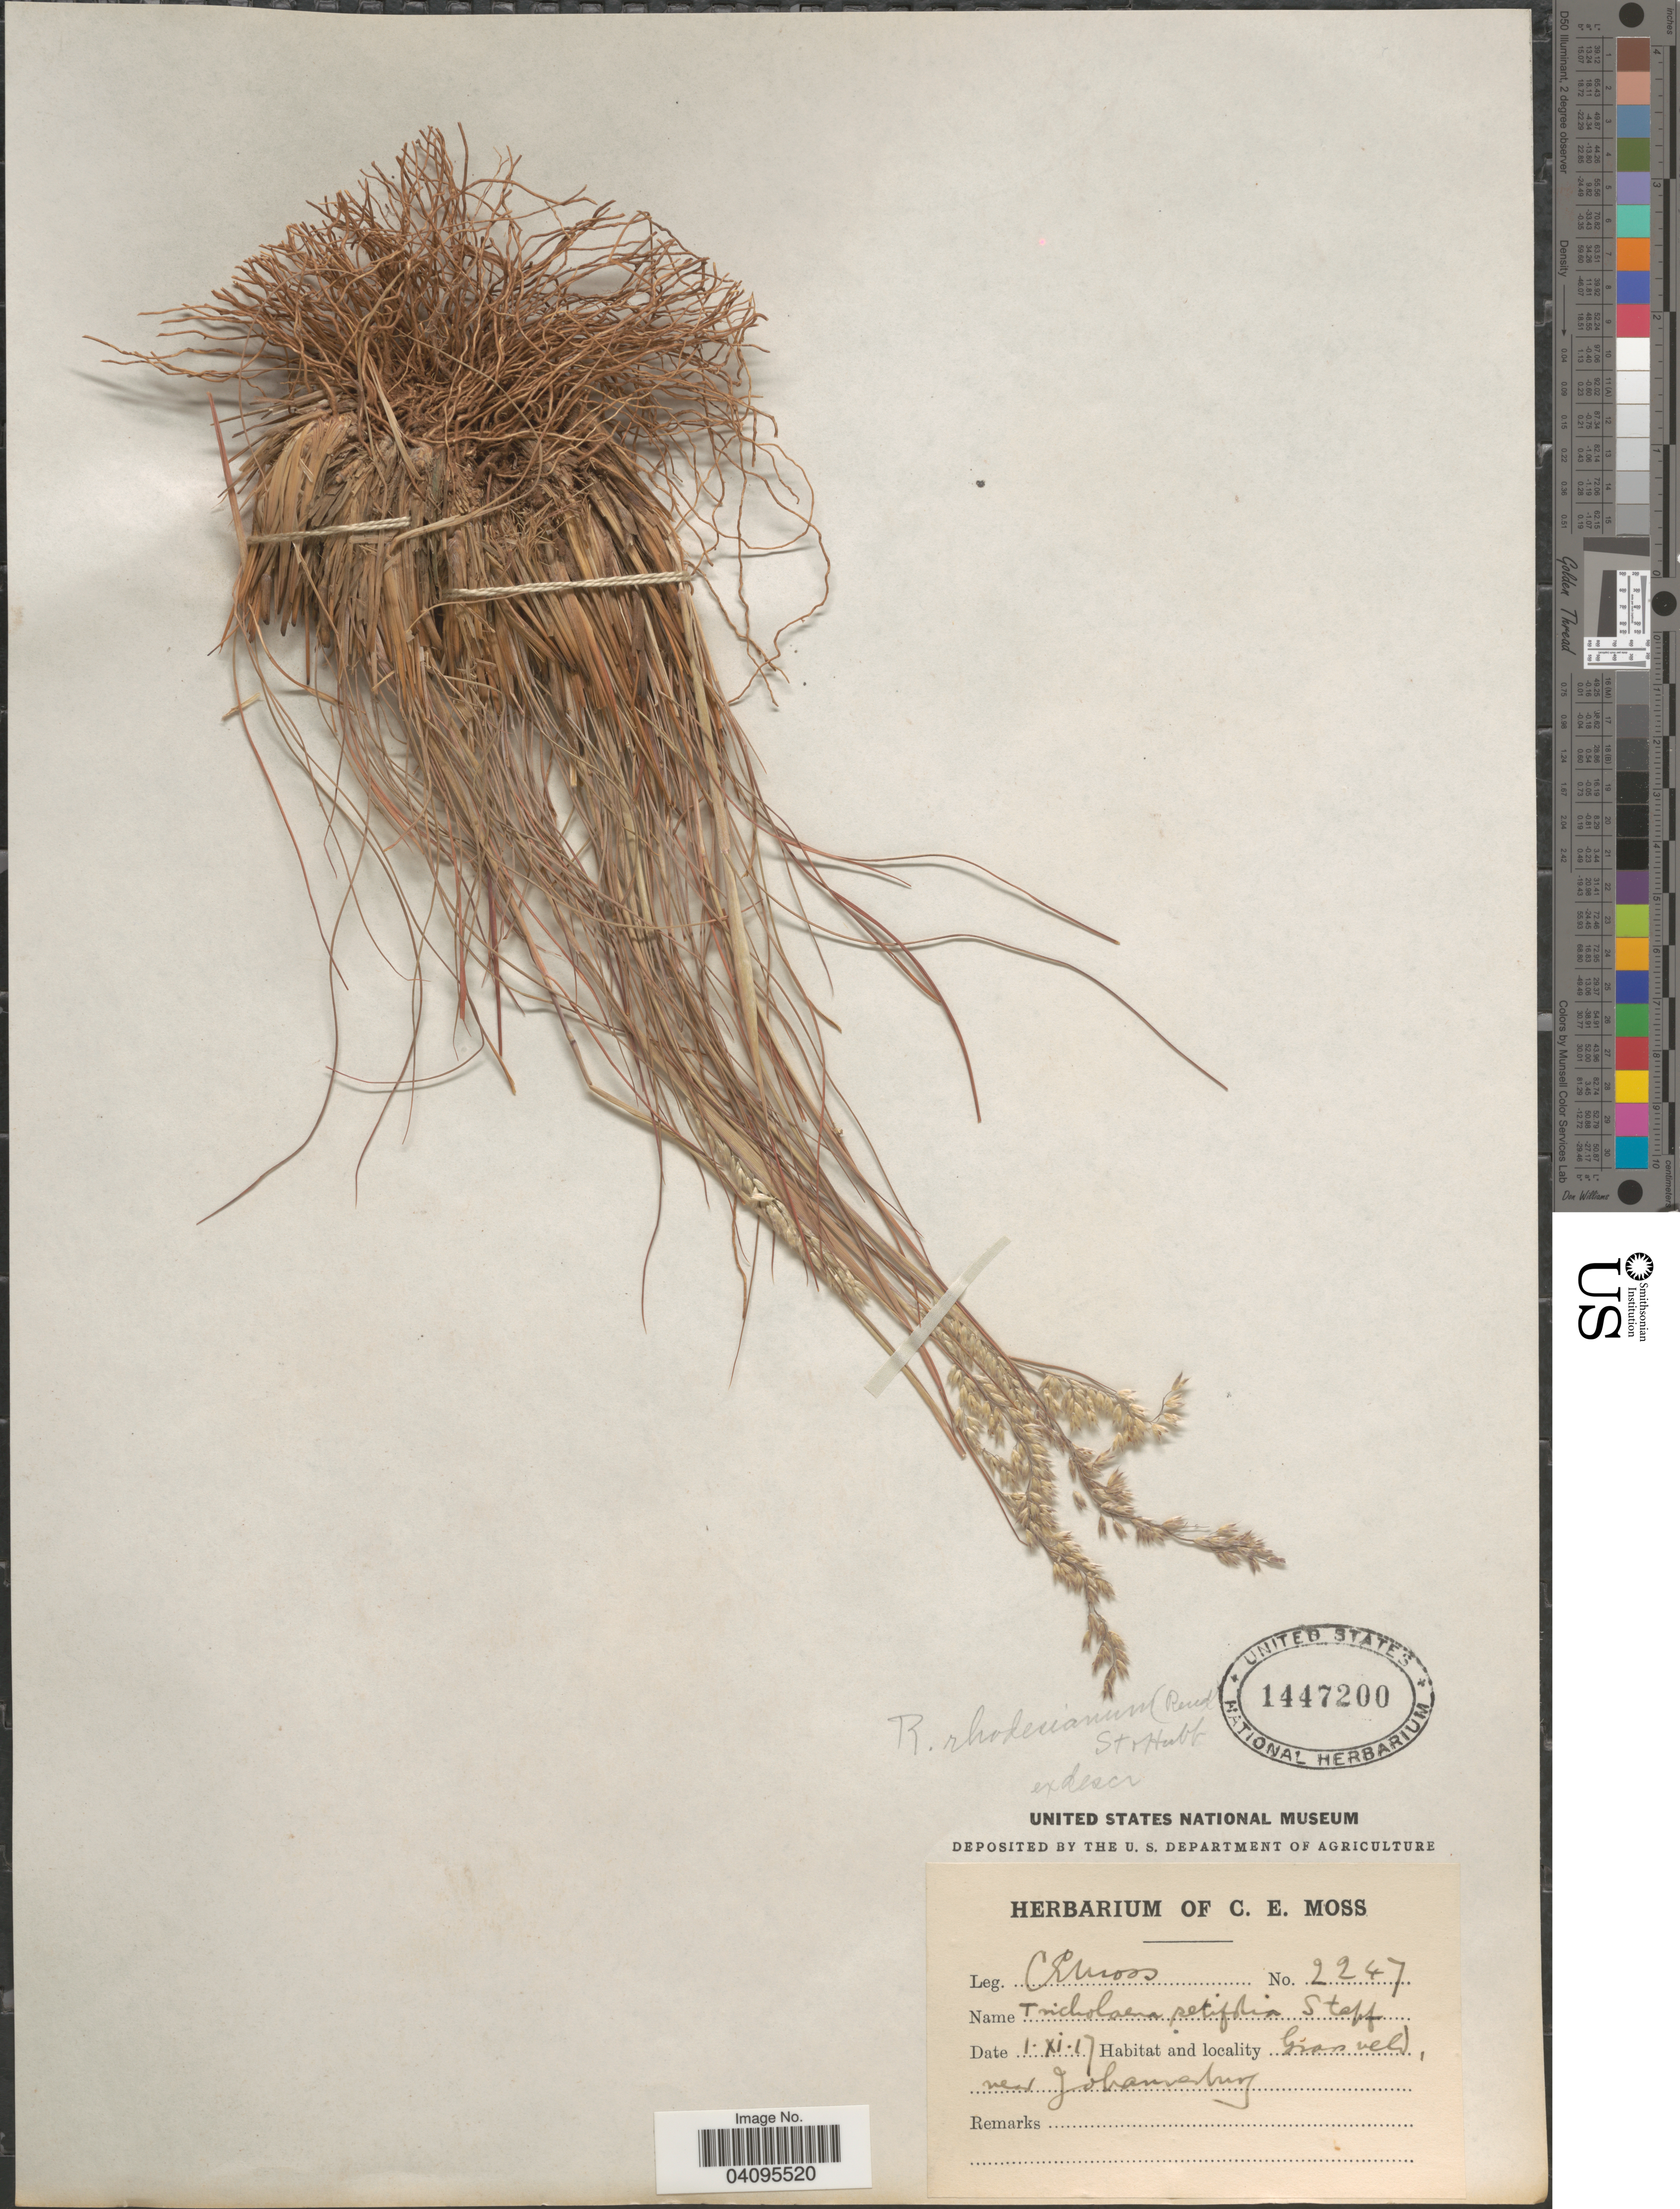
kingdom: Plantae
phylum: Tracheophyta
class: Liliopsida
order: Poales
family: Poaceae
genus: Melinis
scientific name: Melinis nerviglumis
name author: (Franch.) Zizka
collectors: C. E. Moss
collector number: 2247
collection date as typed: Transcribed d/m/y: 1/11/17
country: South Africa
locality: Near Johannesburg.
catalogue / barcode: US 1447200